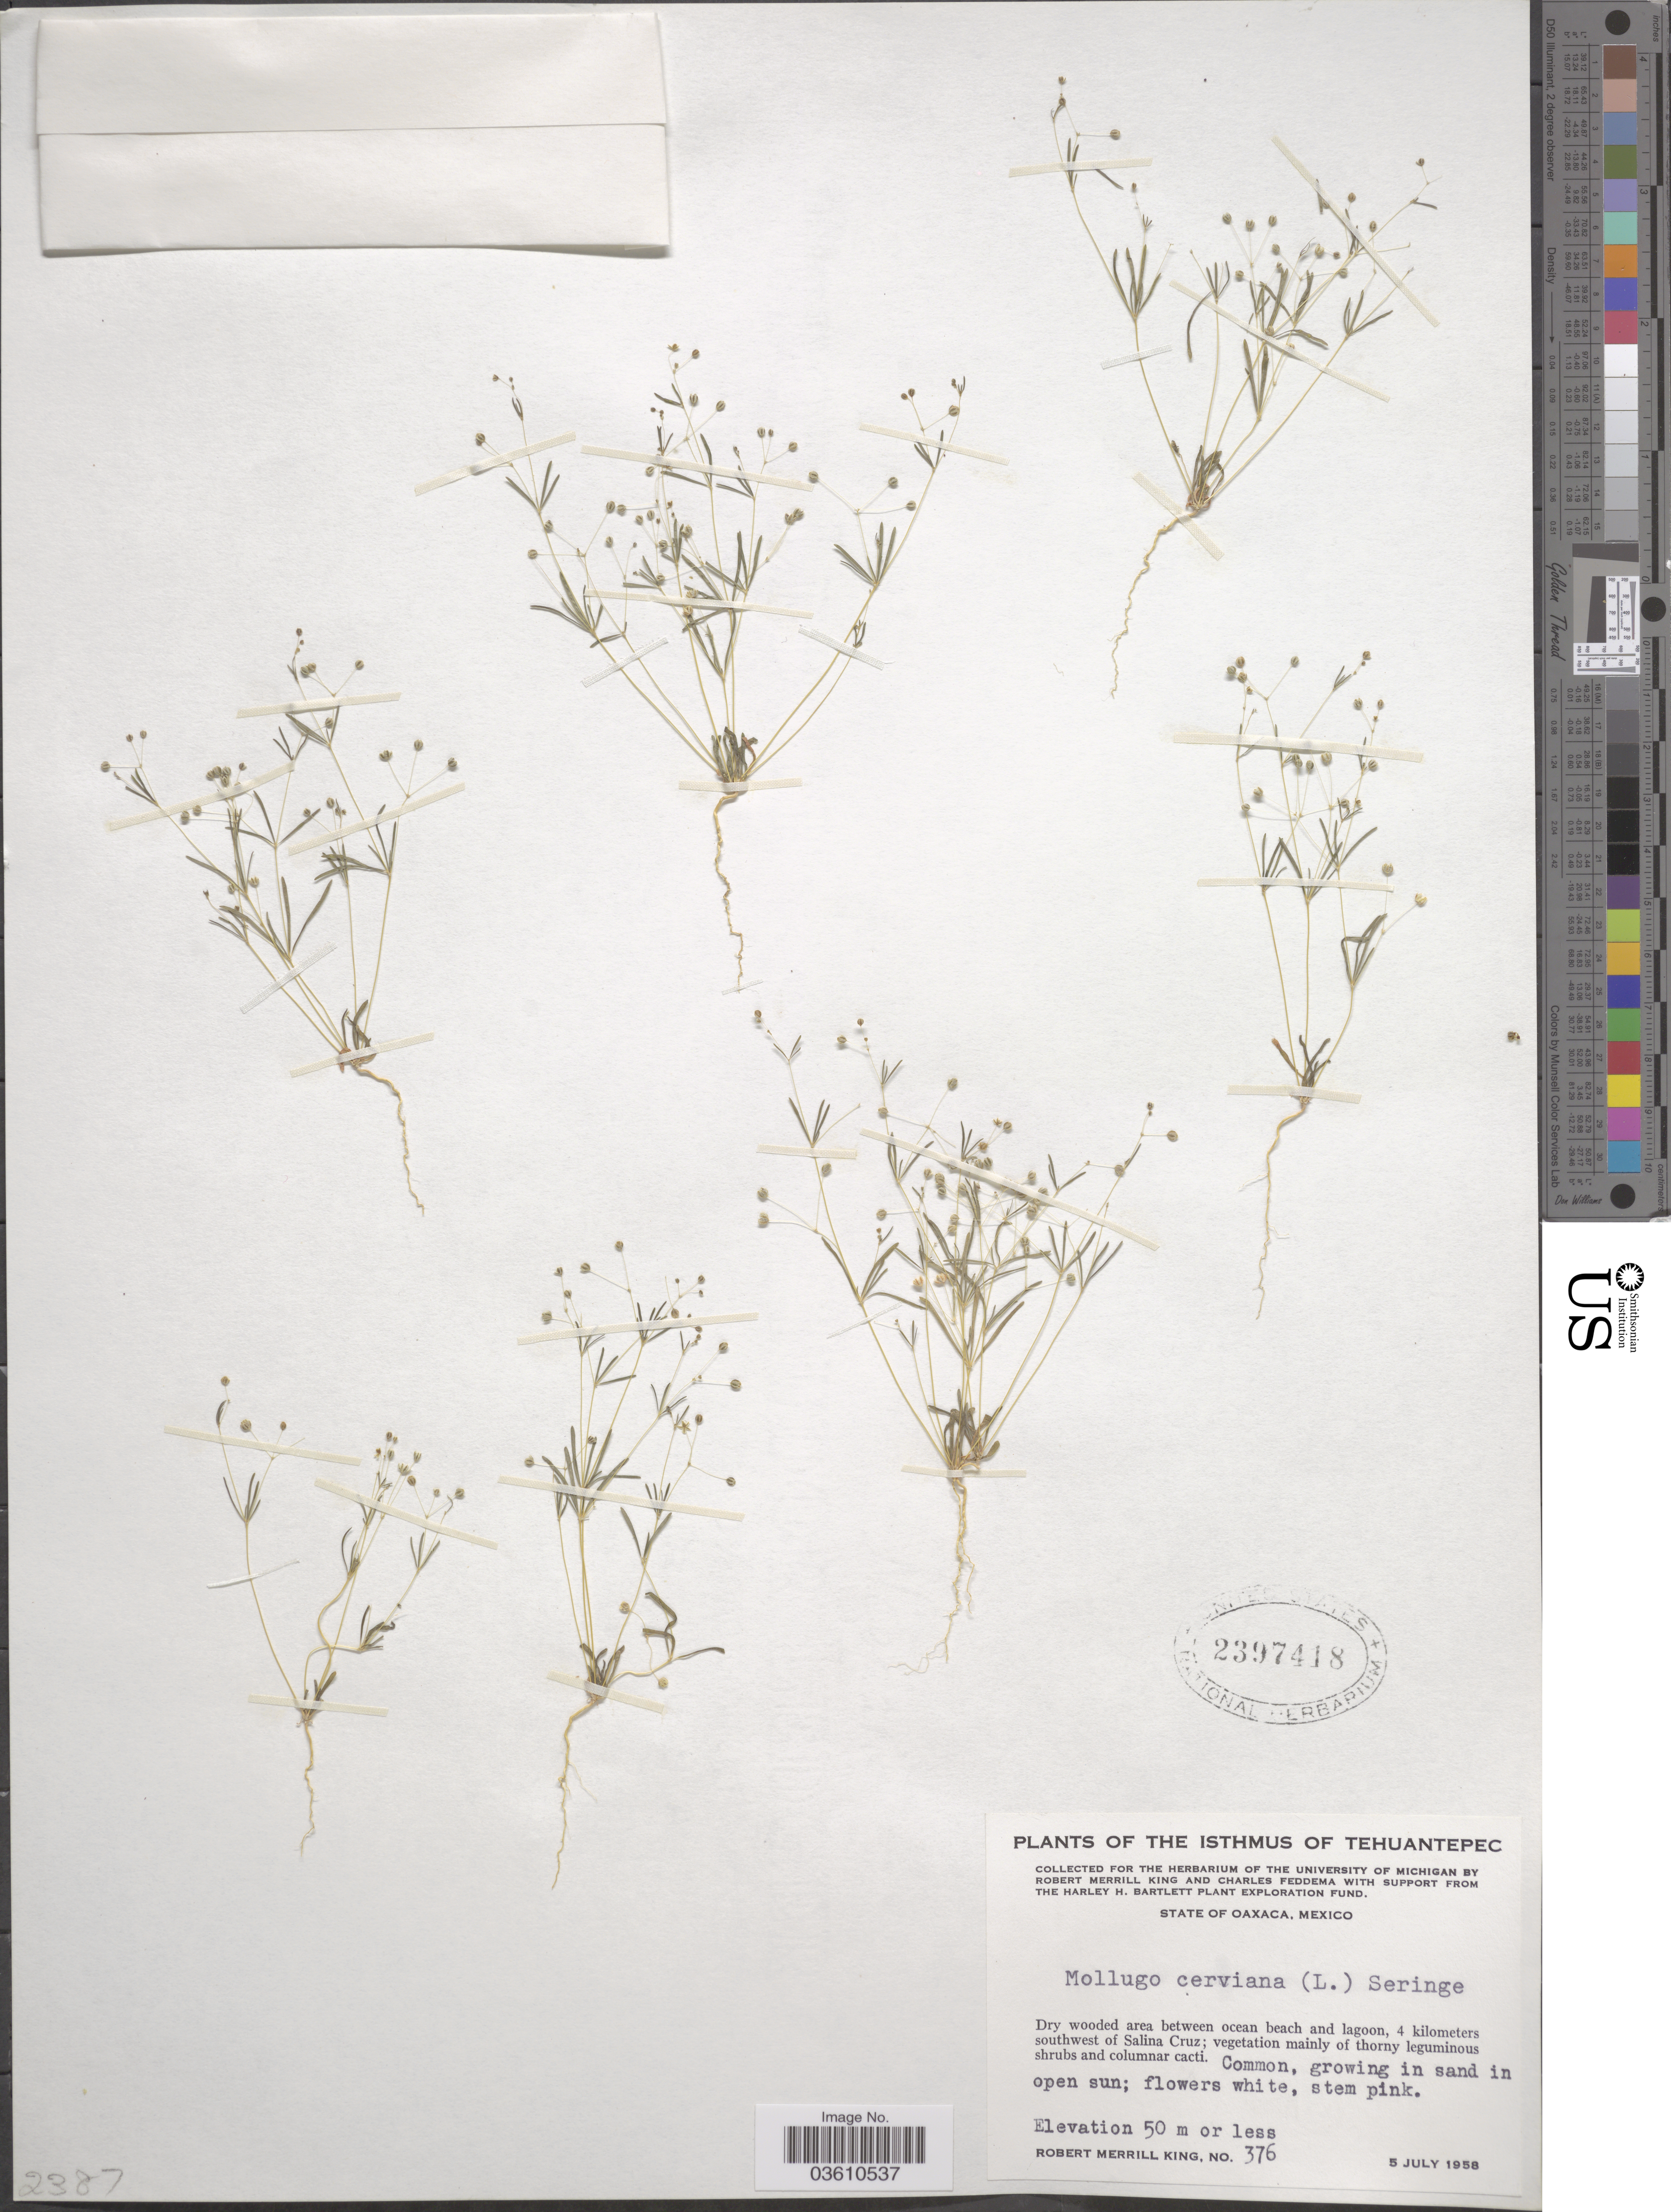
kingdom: Plantae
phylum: Tracheophyta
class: Magnoliopsida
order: Caryophyllales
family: Molluginaceae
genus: Hypertelis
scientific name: Hypertelis umbellata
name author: (Forssk.) Thulin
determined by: Strong, Mark T., (BOT), Smithsonian Institution - National Museum of Natural History (UNITED STATES)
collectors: R. M. King & C. Feddema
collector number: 376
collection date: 1958-07-05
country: Mexico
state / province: Oaxaca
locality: The Isthmus of Tehuantepec. 4 kilometers southwest of Salina Cruz.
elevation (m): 50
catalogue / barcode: US 2397418